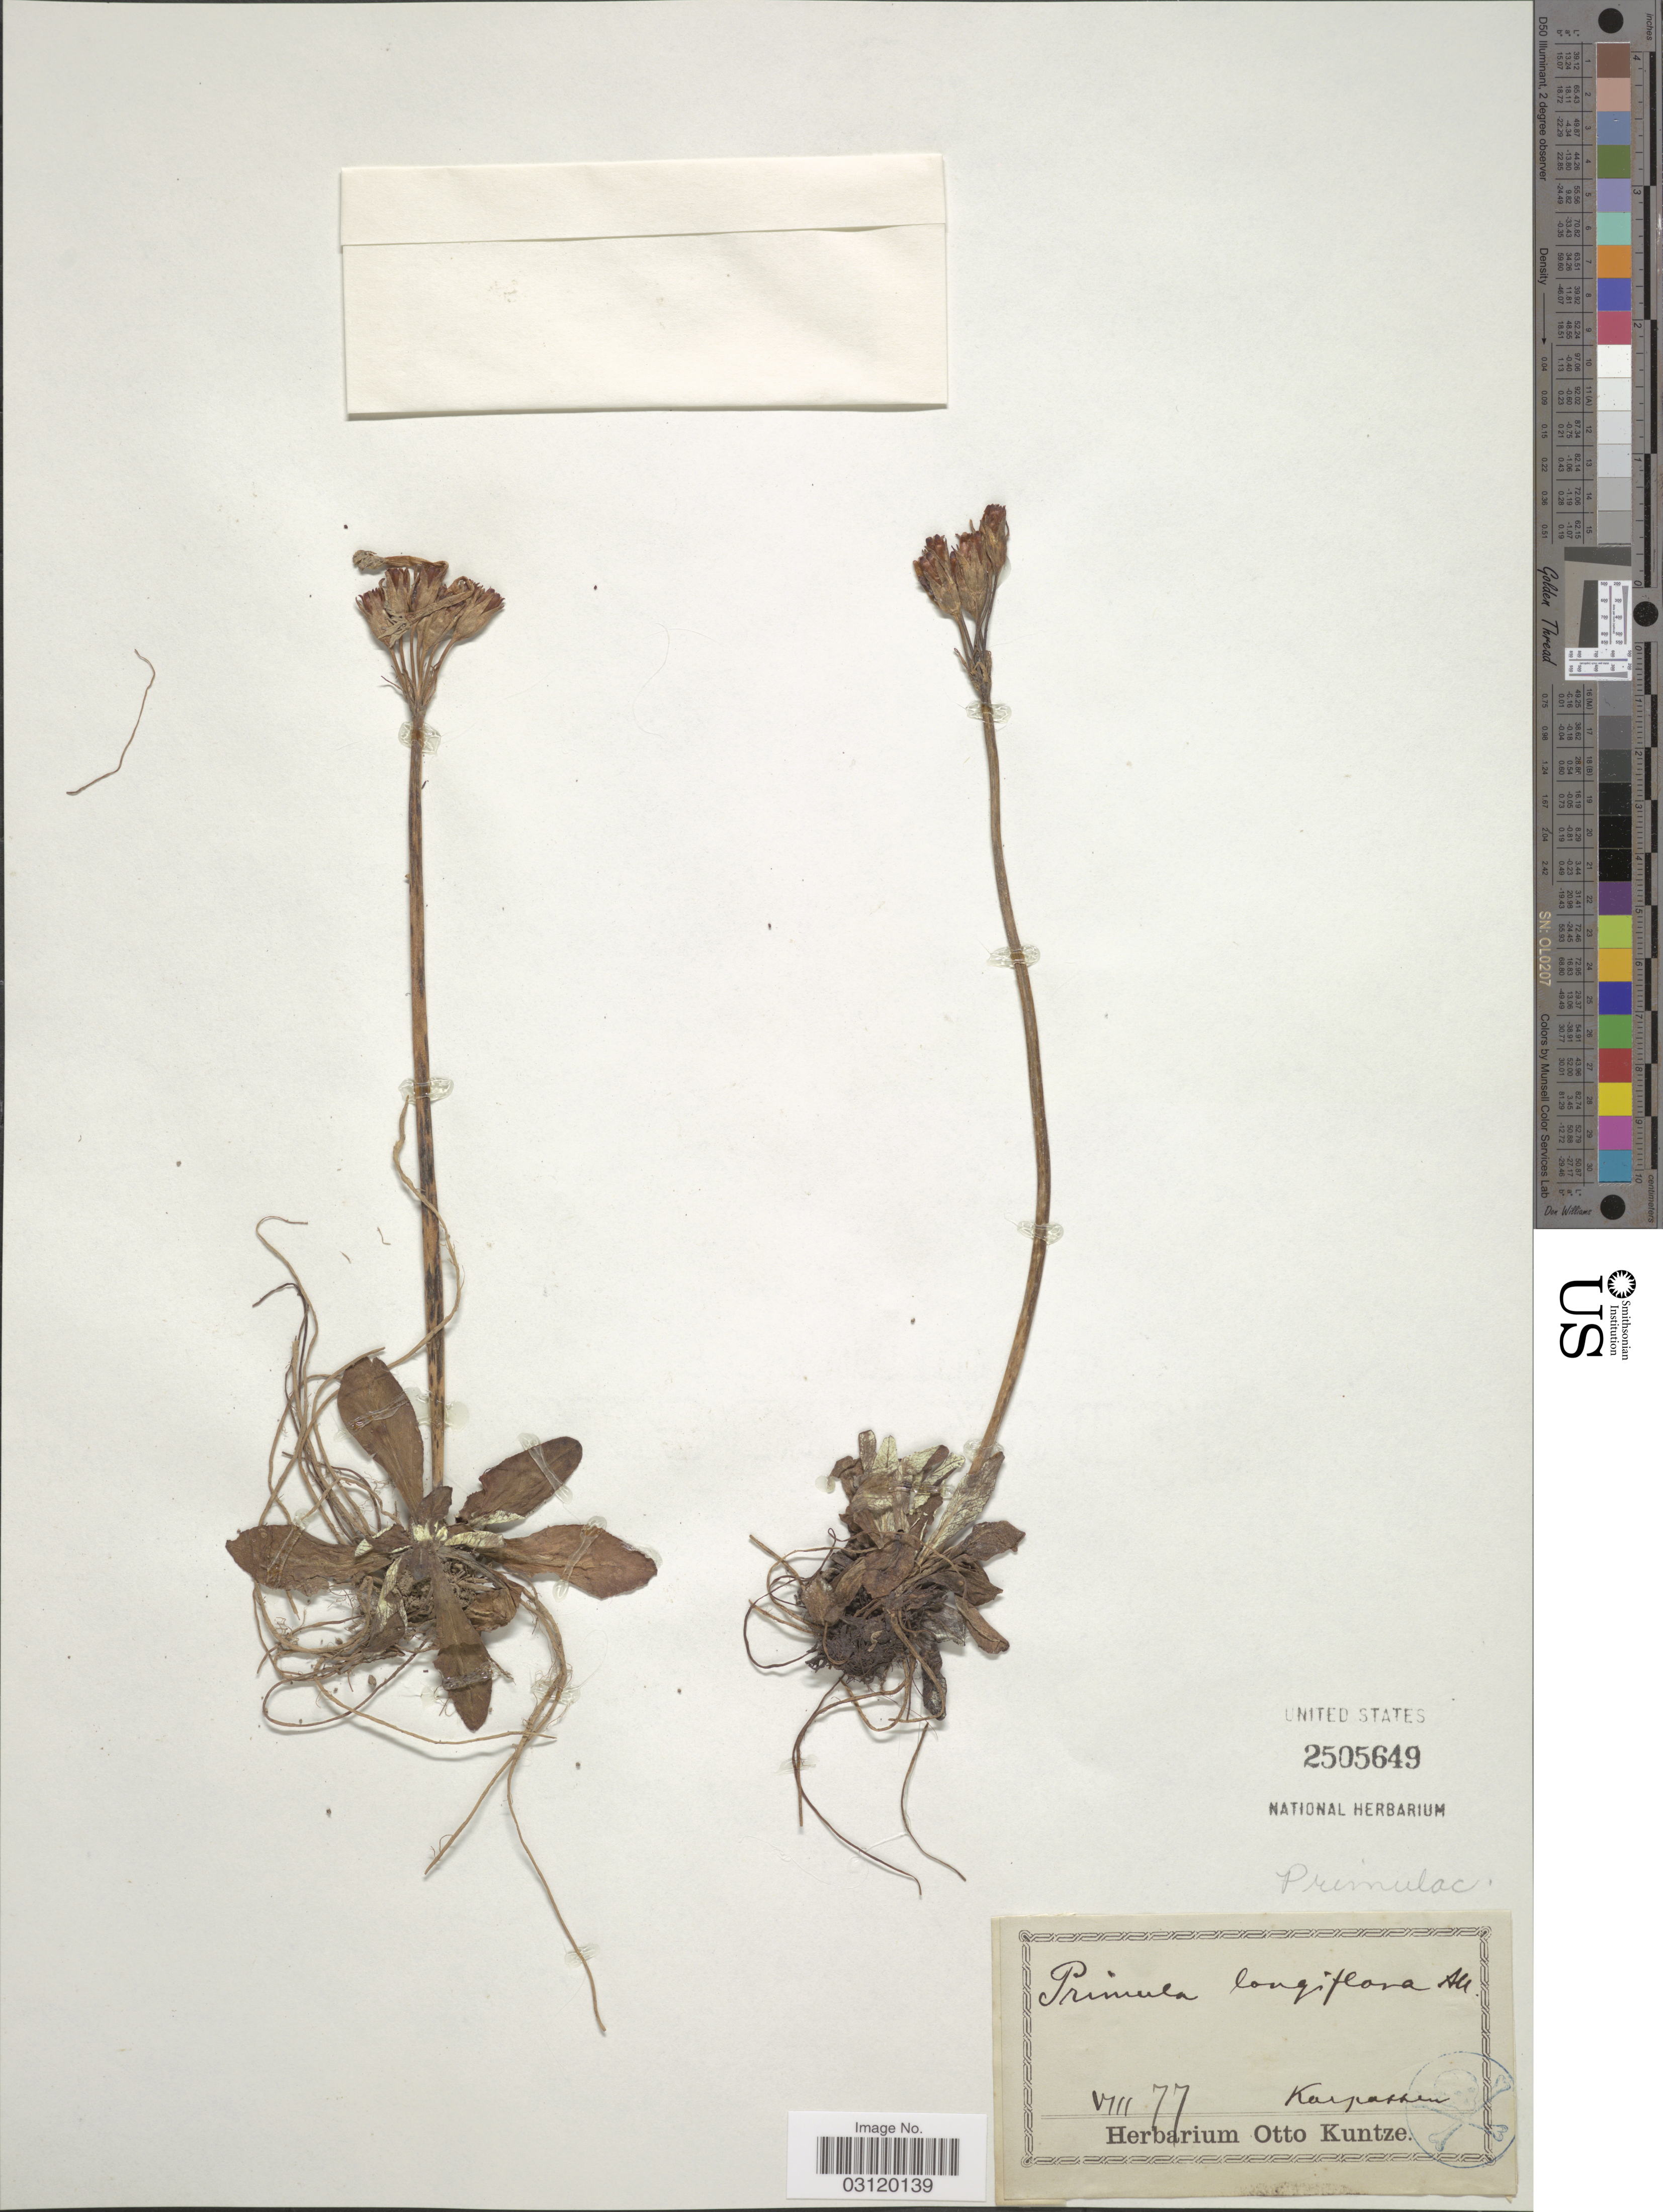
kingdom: Plantae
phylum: Tracheophyta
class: Magnoliopsida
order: Ericales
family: Primulaceae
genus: Primula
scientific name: Primula longiflora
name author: All.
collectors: ex herb. Otto Kuntze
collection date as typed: Transcribed d/m/y: /8/77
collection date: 1877-08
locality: Karpassen.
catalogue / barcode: US 2505649